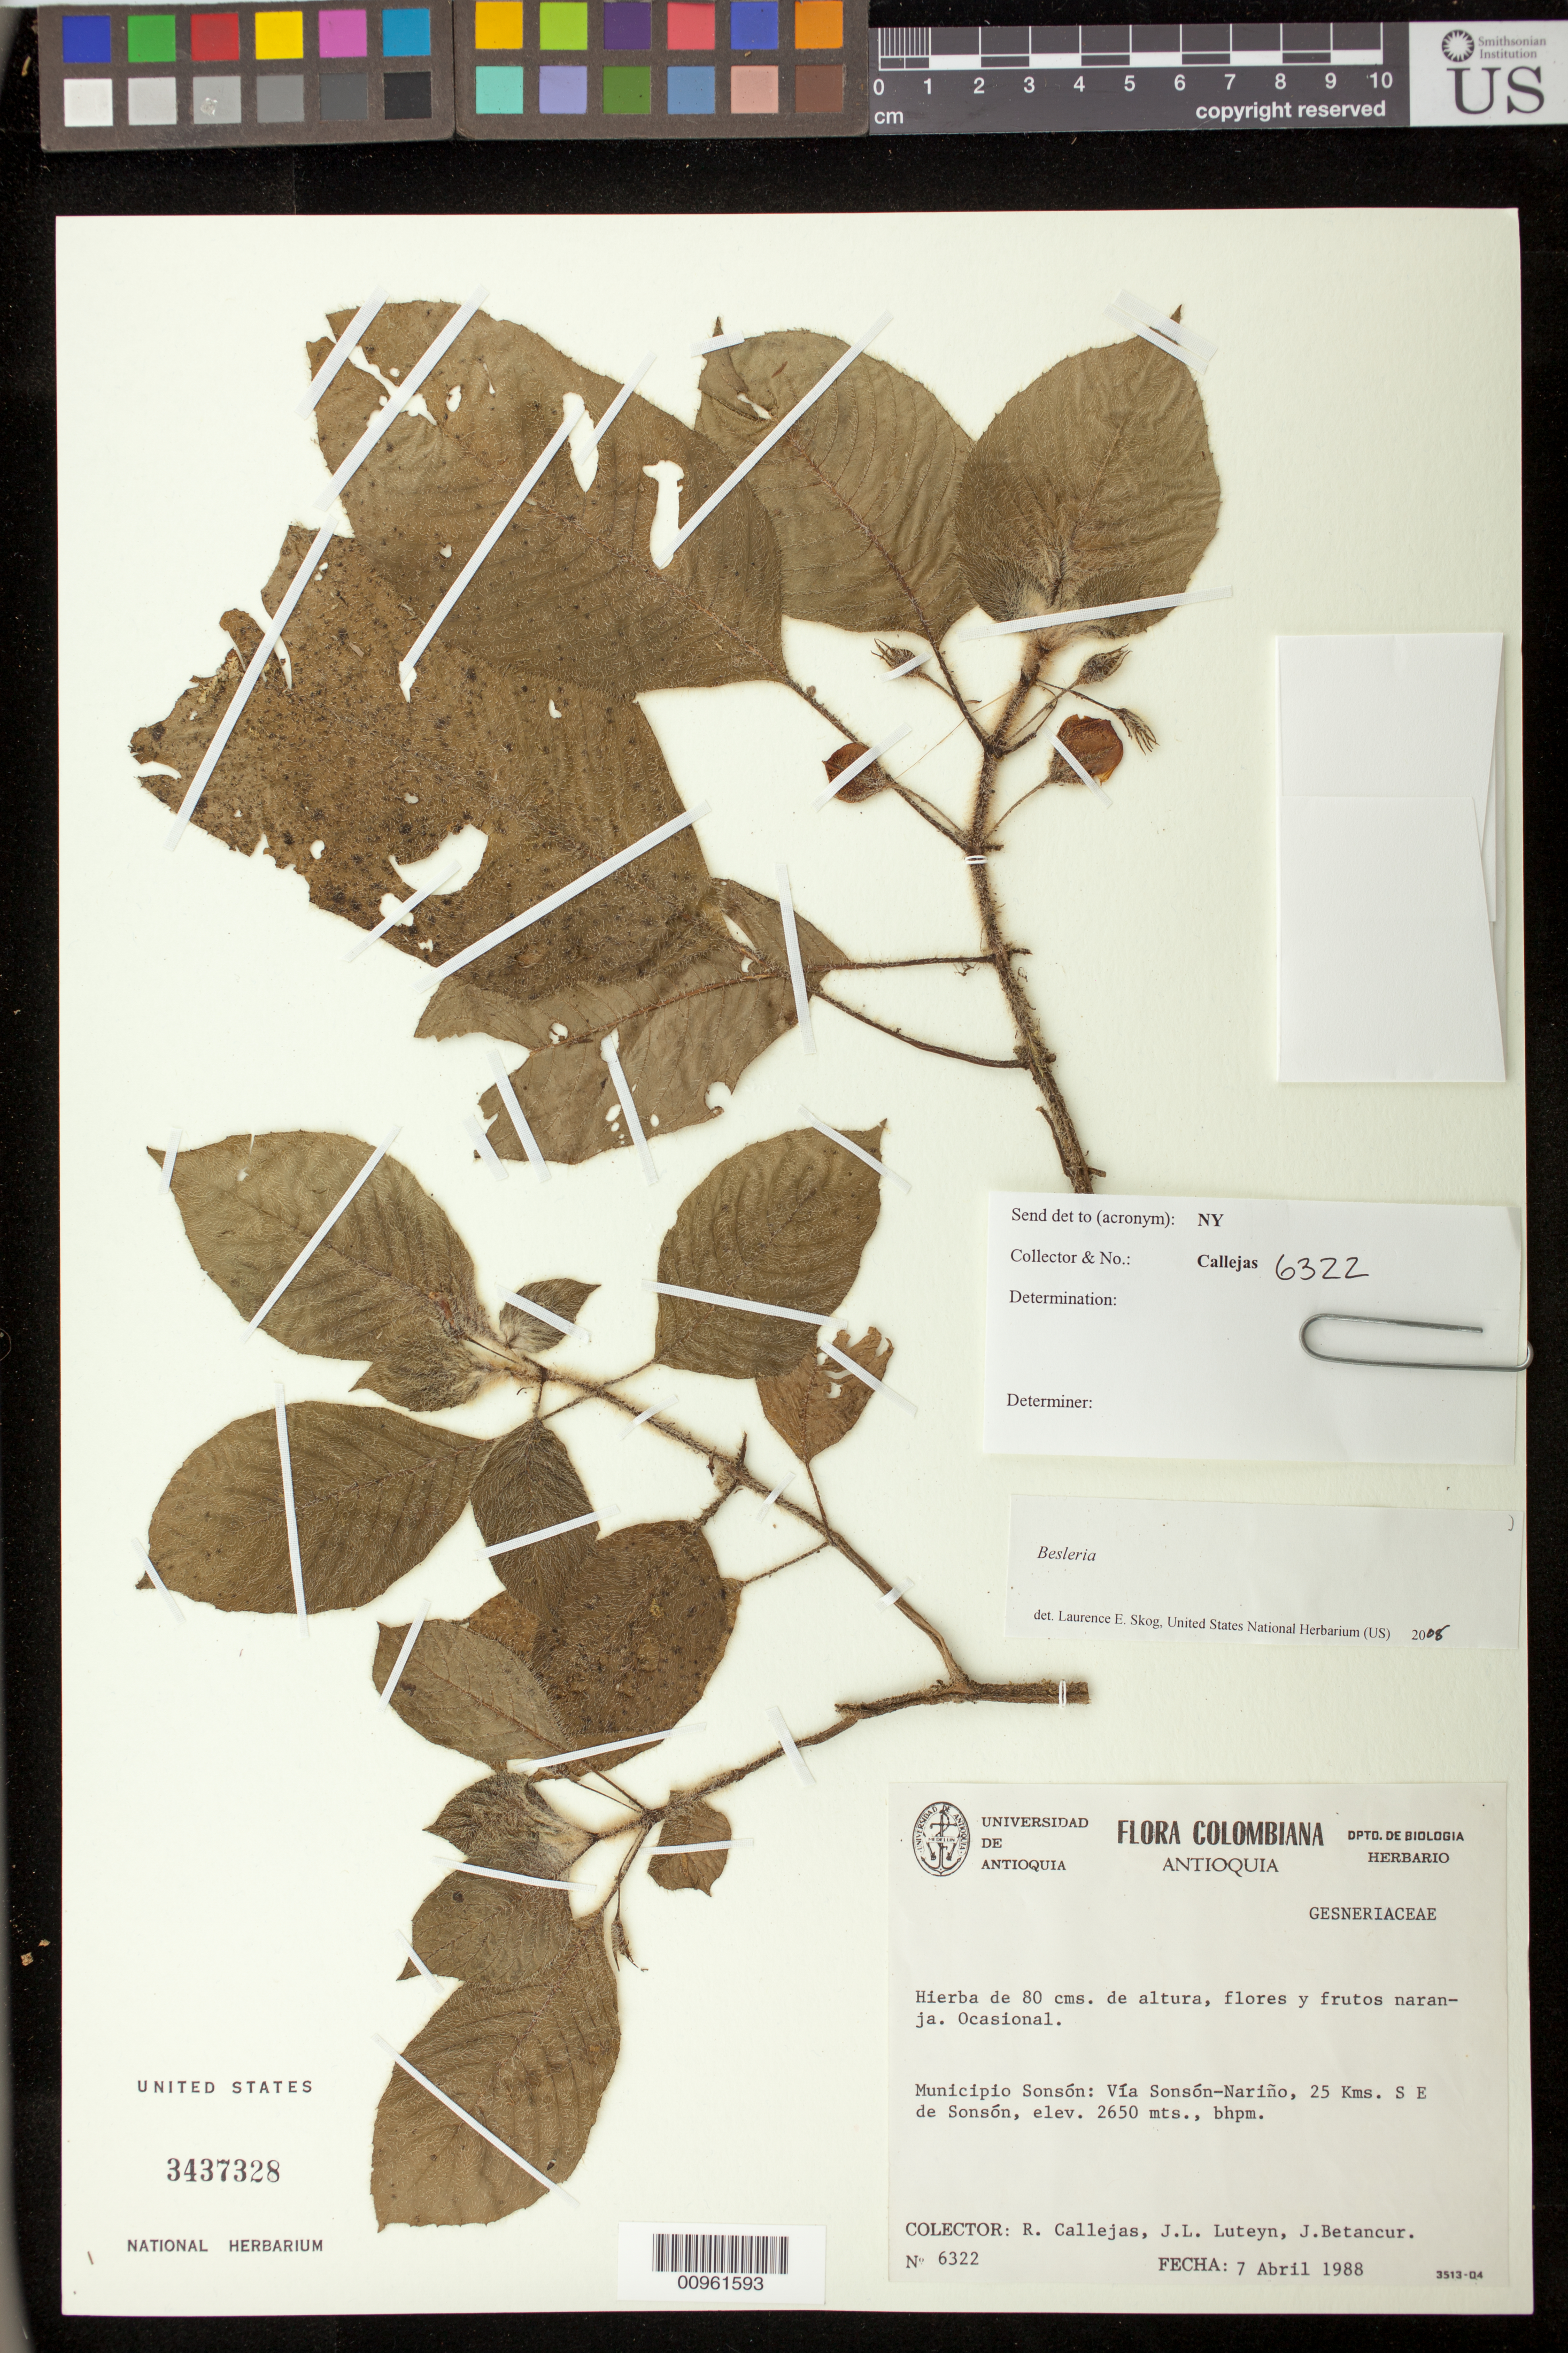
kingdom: Plantae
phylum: Tracheophyta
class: Magnoliopsida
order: Lamiales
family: Gesneriaceae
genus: Besleria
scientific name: Besleria sp.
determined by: Skog, Laurence E.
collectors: R. Callejas, J. L. Luteyn & J. C. Betancur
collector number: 6322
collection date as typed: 07 Apr 1988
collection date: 1988-04-07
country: Colombia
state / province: Antioquia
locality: Municipio Sonsón: Vía Sonsón-Nariño, 25 km SE de Sonsón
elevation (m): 2650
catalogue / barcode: US 3437328